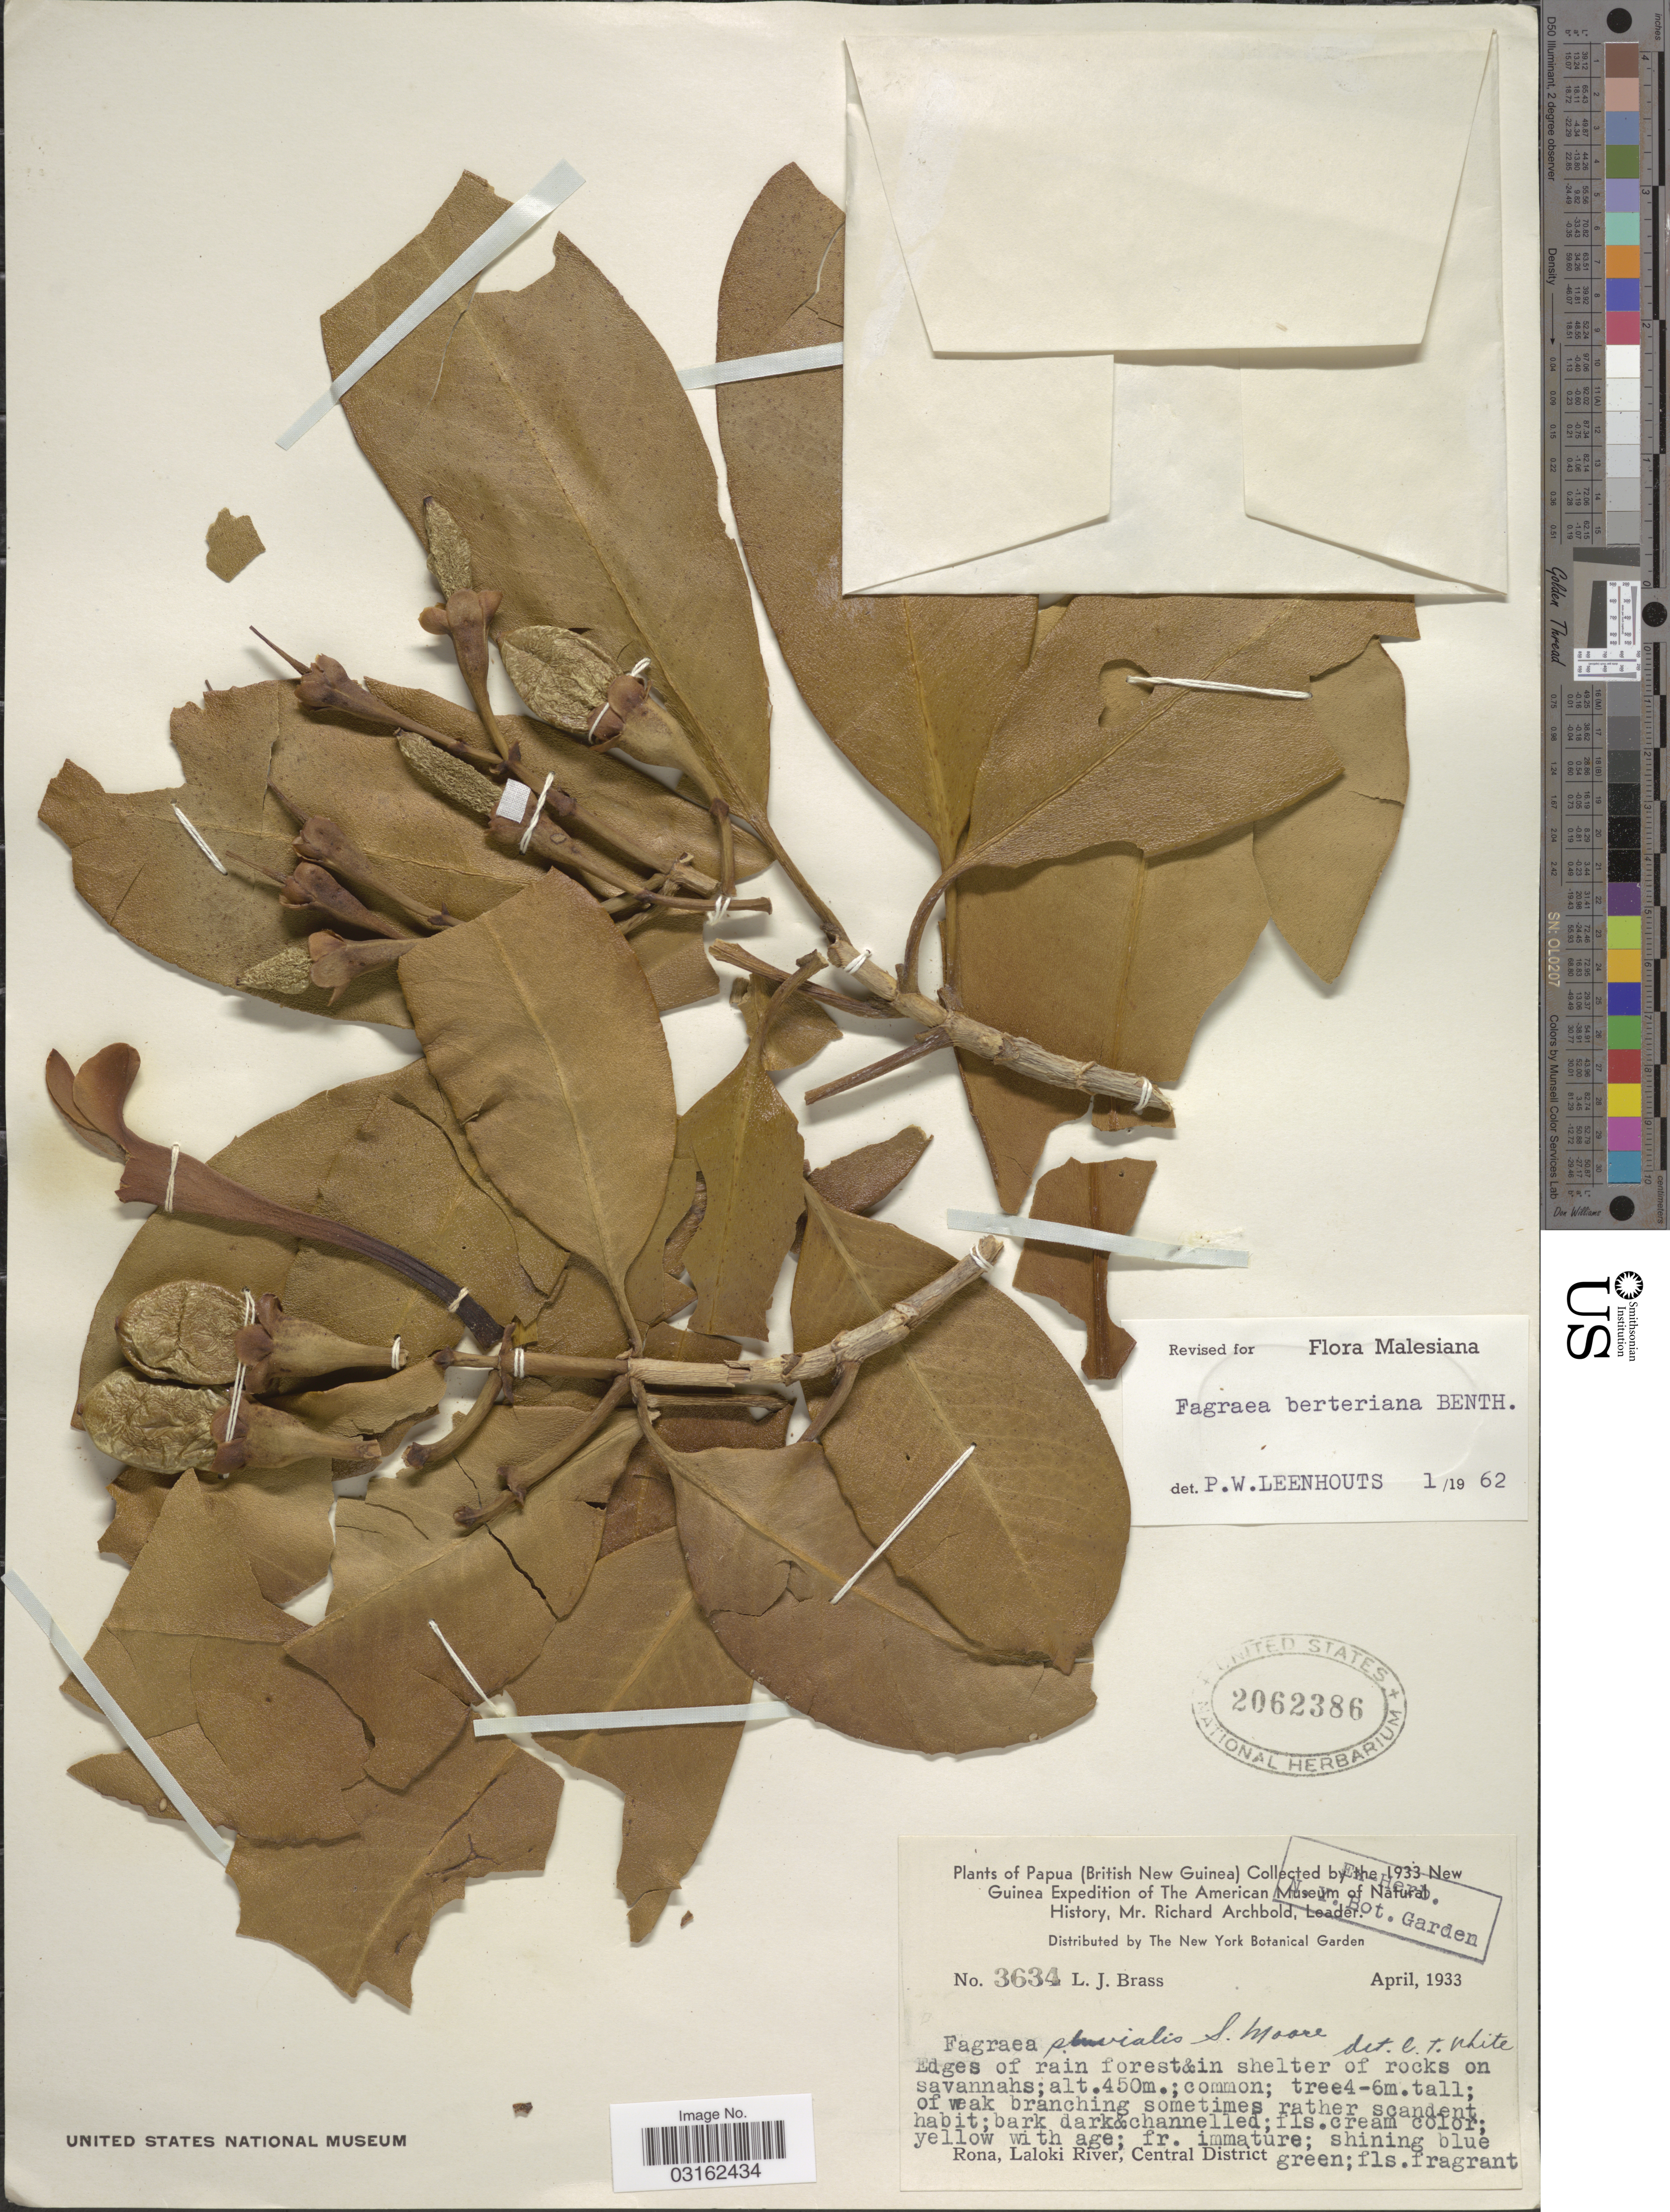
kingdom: Plantae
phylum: Tracheophyta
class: Magnoliopsida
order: Gentianales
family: Gentianaceae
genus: Fagraea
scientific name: Fagraea berteroana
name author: A. Gray ex Benth.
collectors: L. J. Brass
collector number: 3634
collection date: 1933-04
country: Papua New Guinea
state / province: Central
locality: Papua (British New Guinea). Rona, Laloki River, Central District.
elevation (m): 450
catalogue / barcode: US 2062386